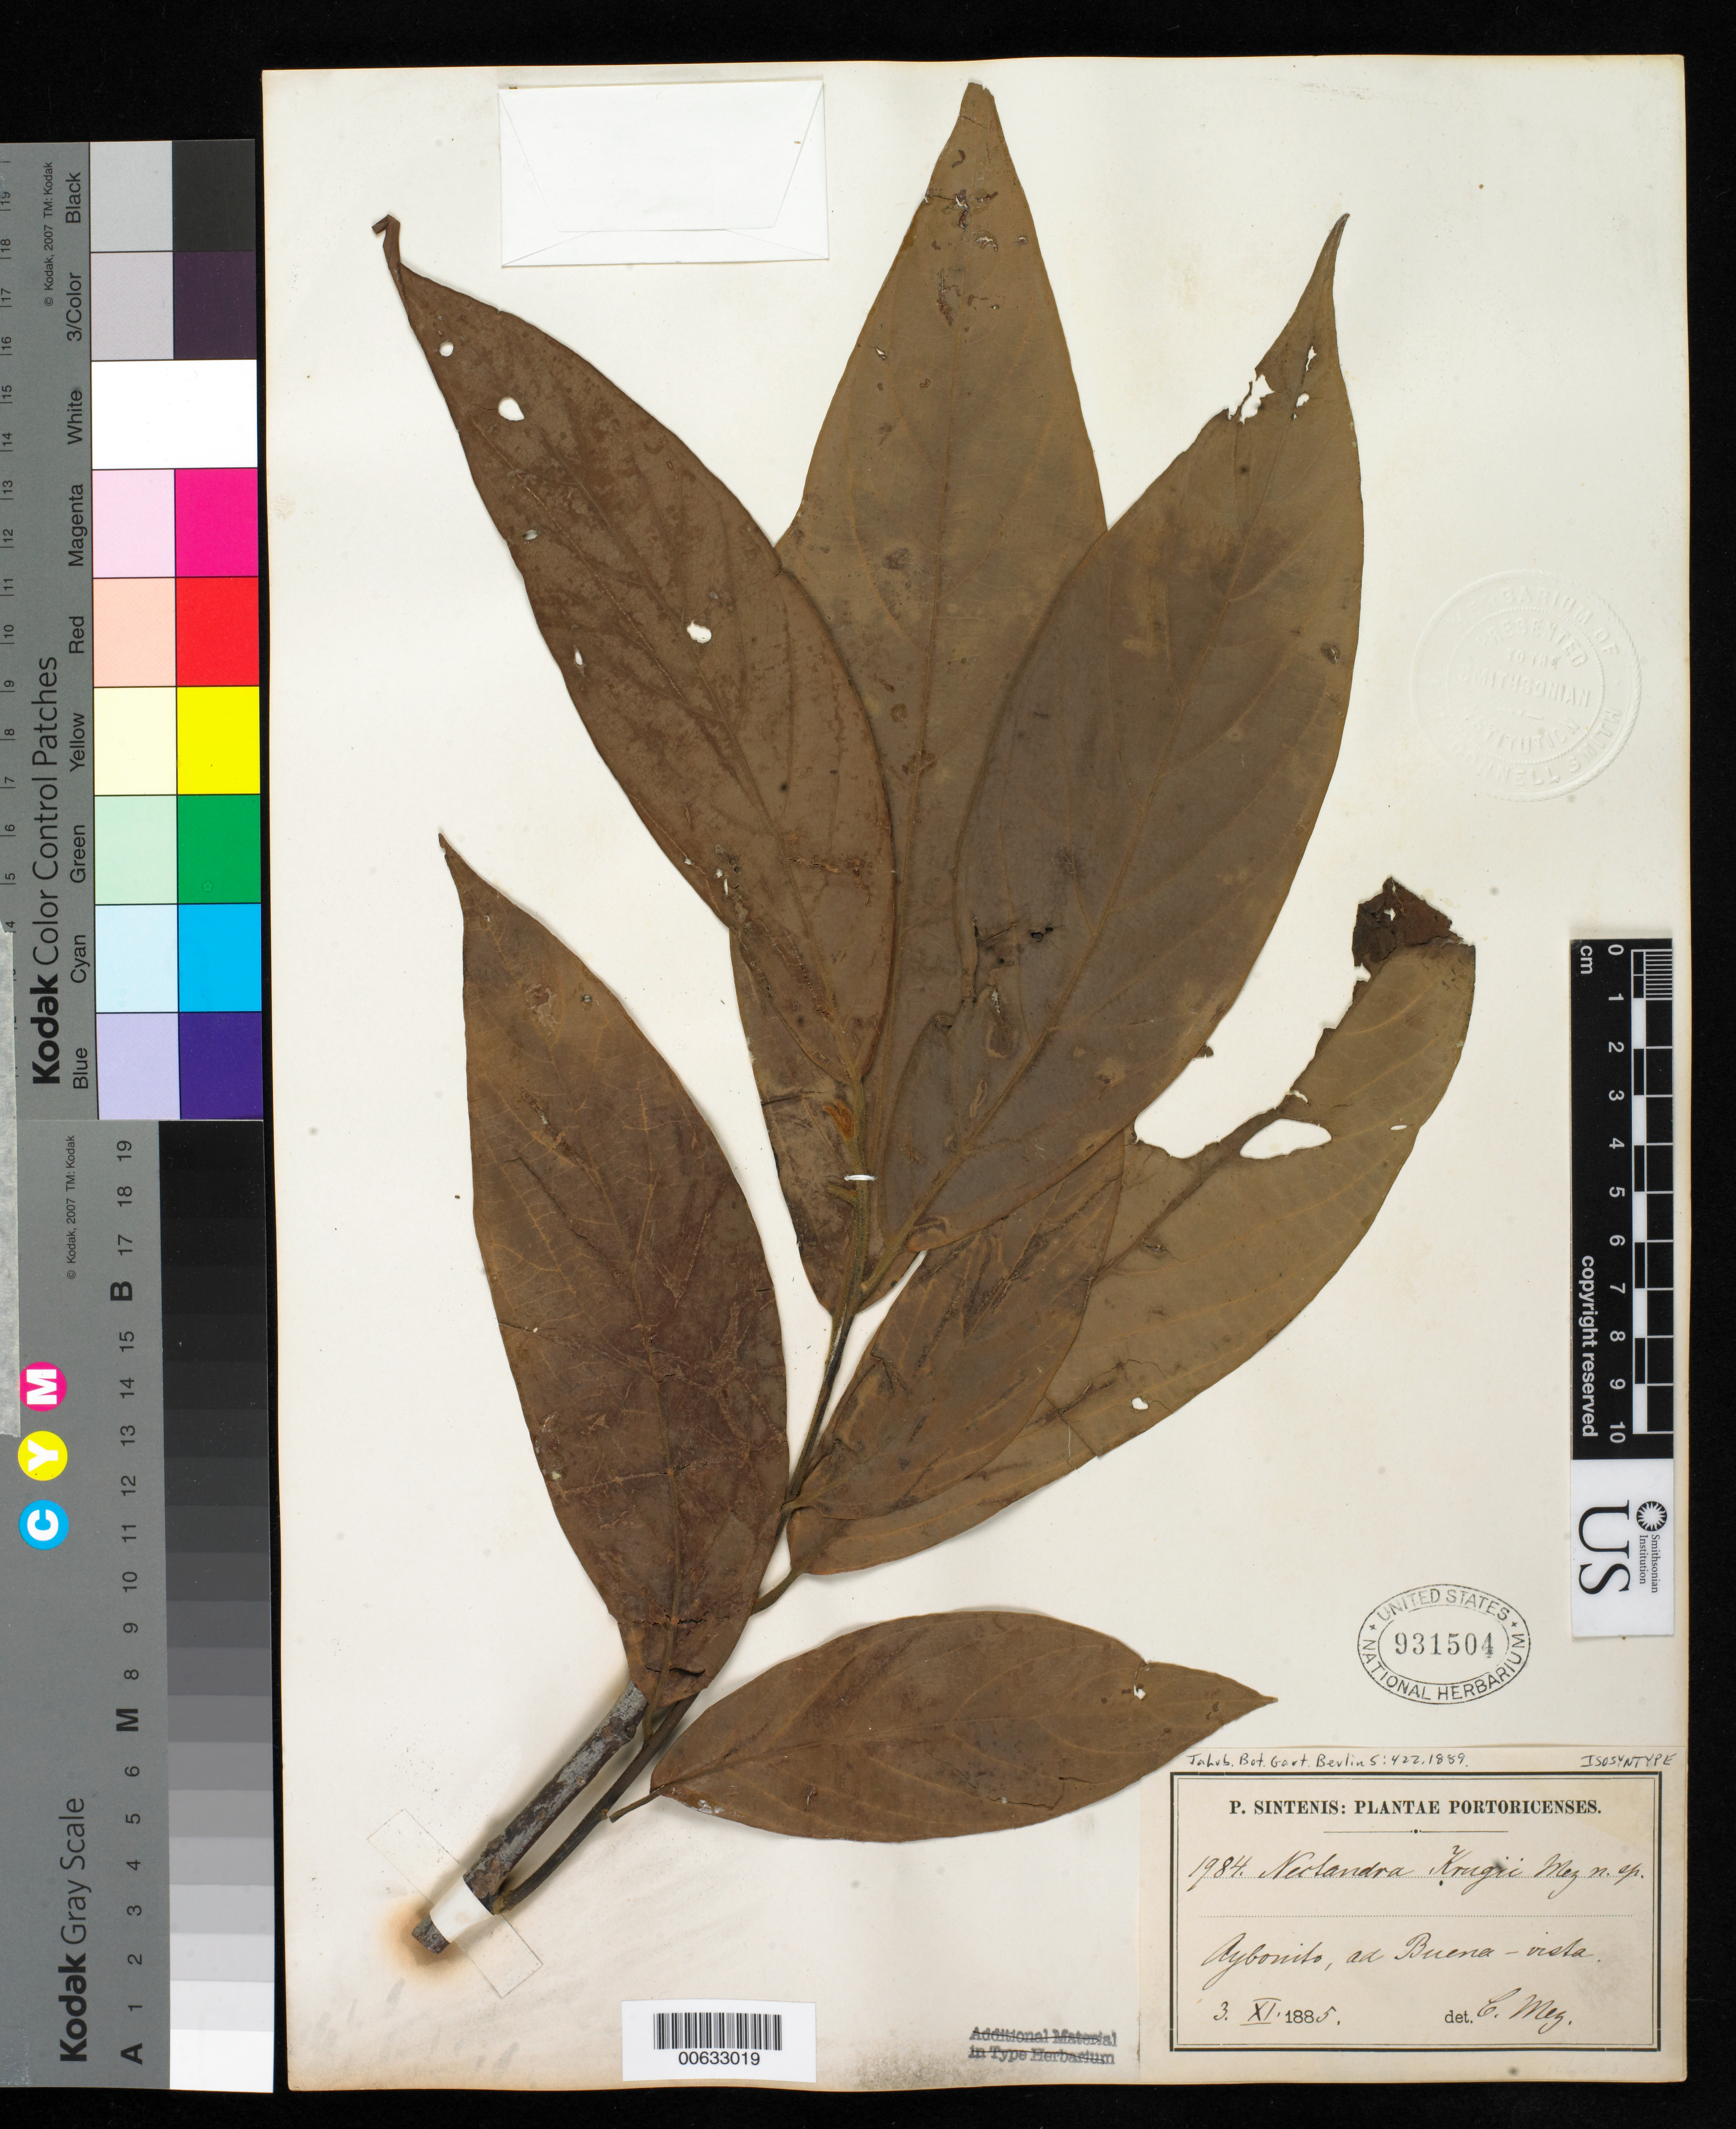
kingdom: Plantae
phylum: Tracheophyta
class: Magnoliopsida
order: Laurales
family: Lauraceae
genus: Nectandra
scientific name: Nectandra krugii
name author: Mez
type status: Isosyntype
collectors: P. Sintenis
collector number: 1984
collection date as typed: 03 Nov 1885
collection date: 1885-11-03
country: Puerto Rico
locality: Aybonito, ad Buena-vista.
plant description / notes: Specimen ex John Donnell Smith herbarium.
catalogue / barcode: US 931504